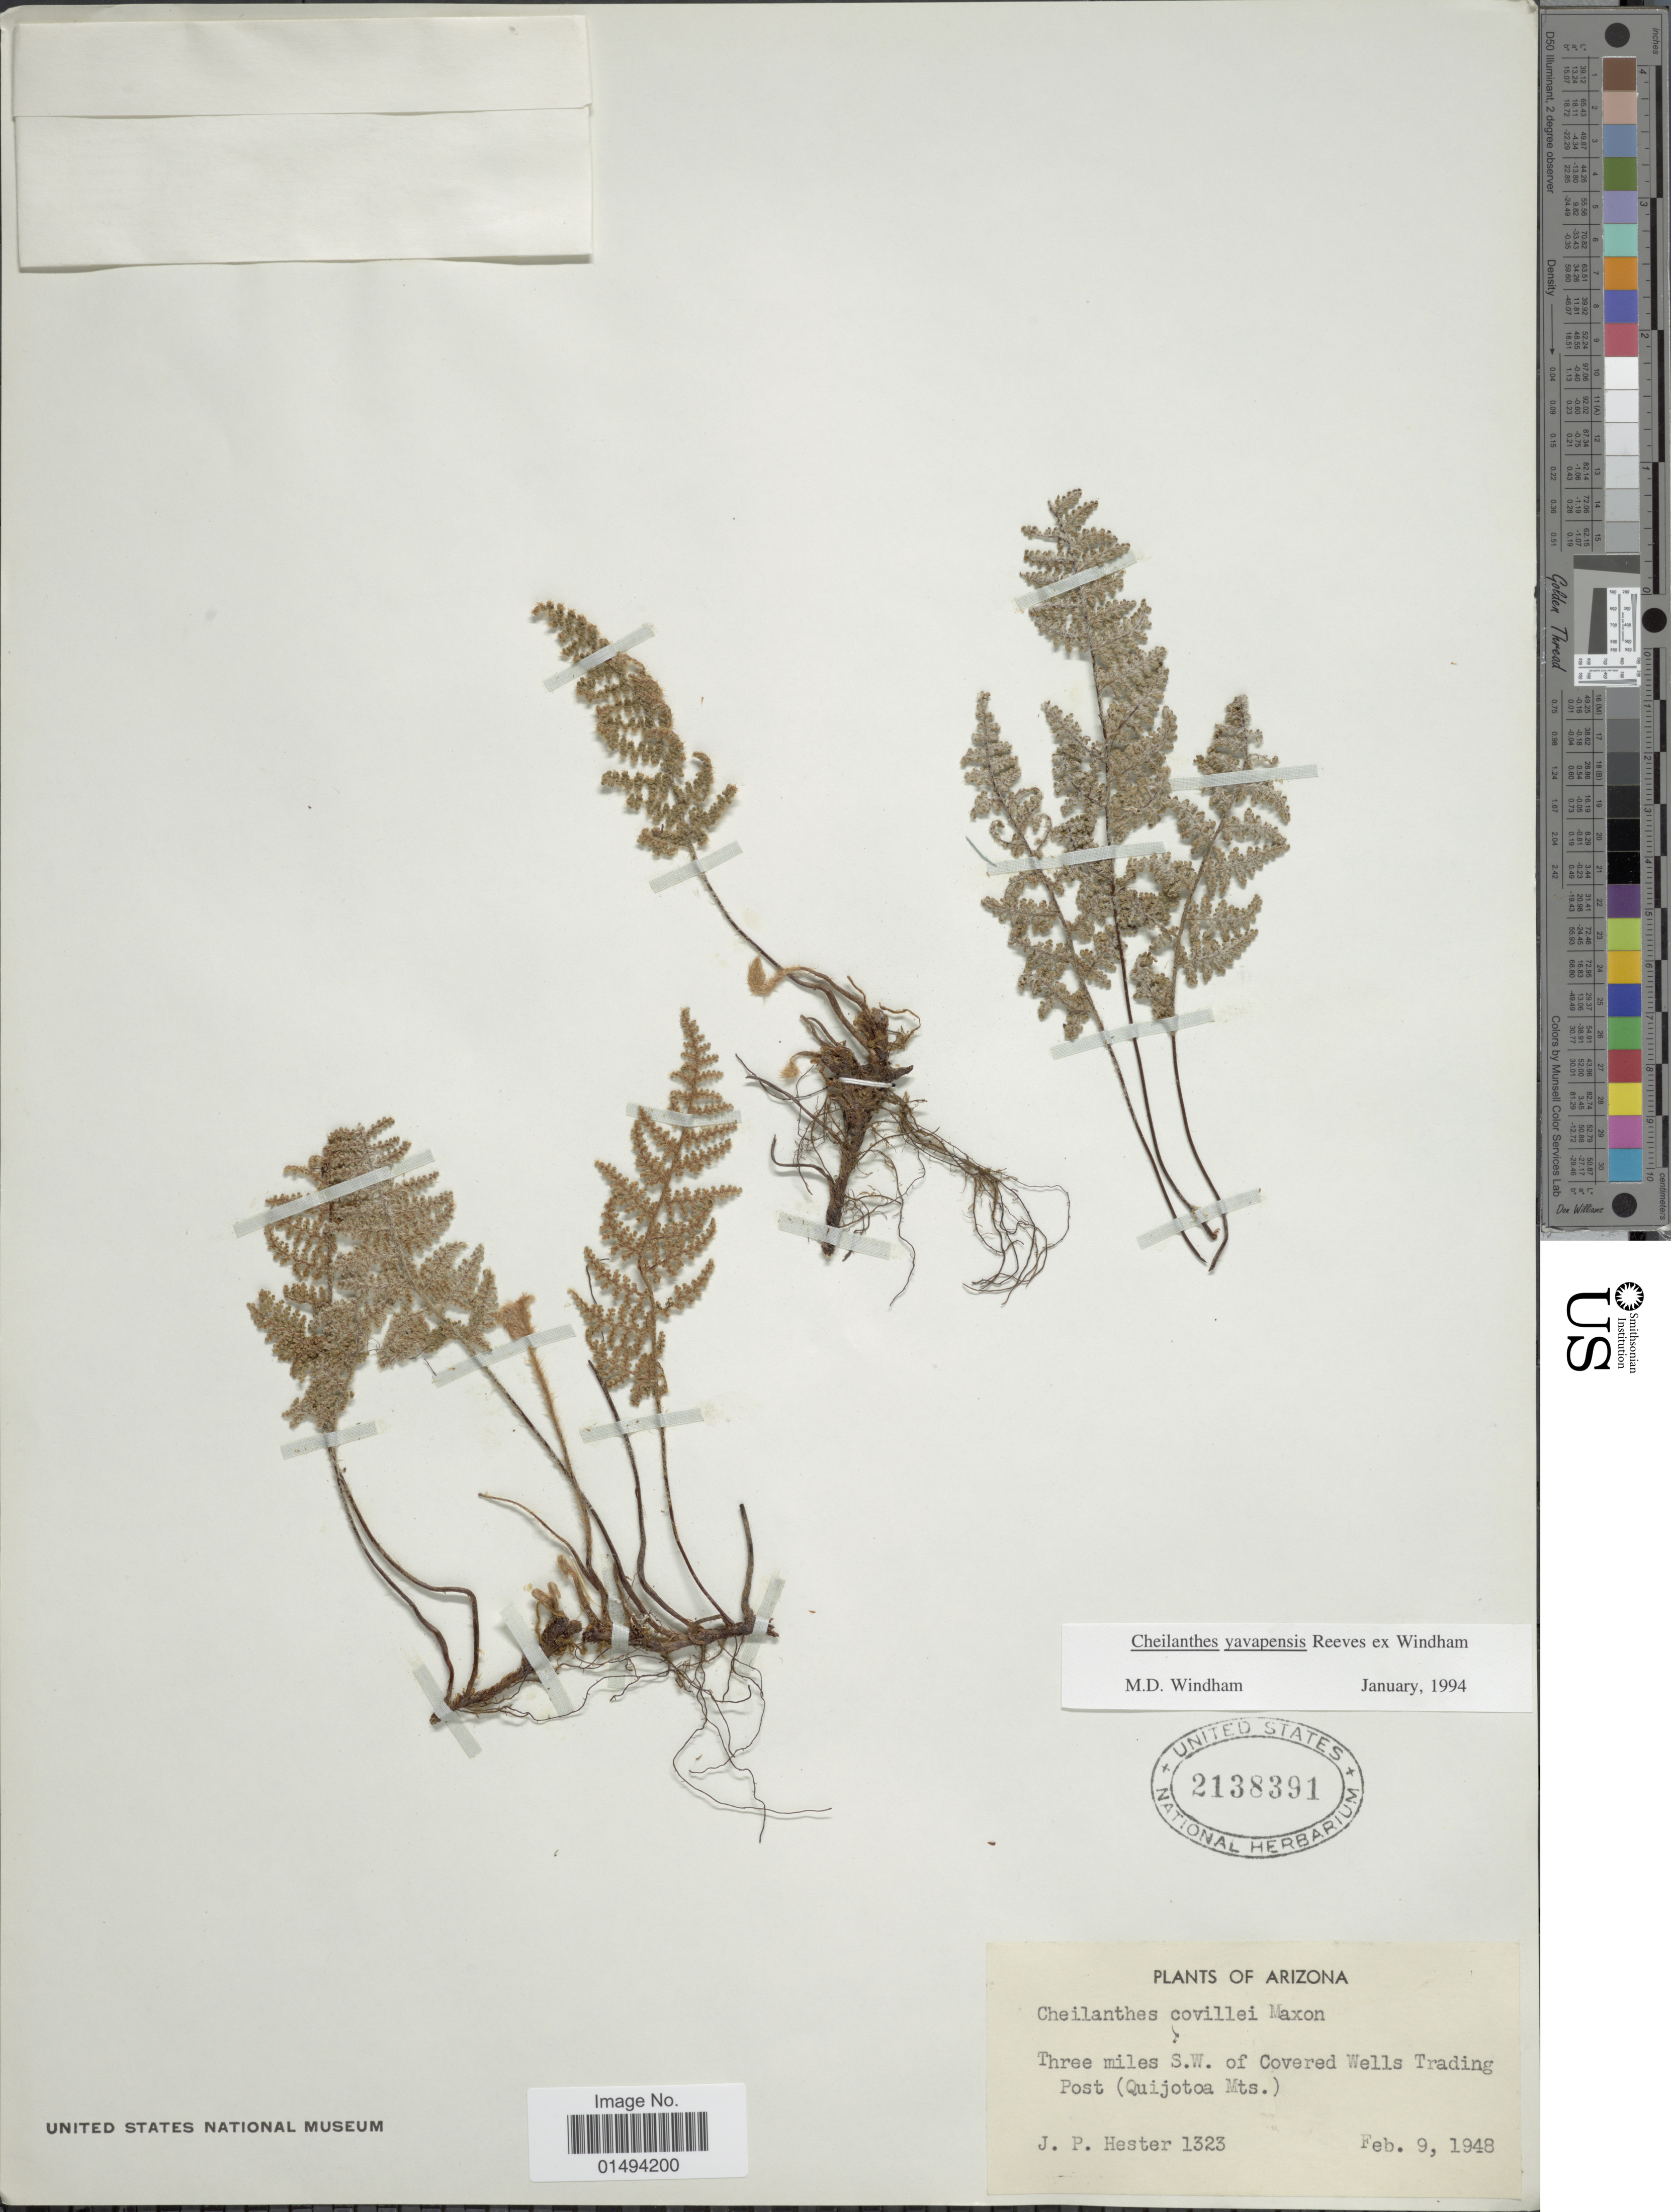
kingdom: Plantae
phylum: Tracheophyta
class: Polypodiopsida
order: Polypodiales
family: Pteridaceae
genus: Myriopteris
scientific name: Myriopteris yavapensis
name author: (T. Reeves ex Windham) Grusz & Windham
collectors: J. P. Hester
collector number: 1323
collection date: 1948-02-09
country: United States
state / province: Arizona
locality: Arizona, Three miles S.W. of Covered Wells Trading Post (Quijotoa Mts.)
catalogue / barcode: US 2138391